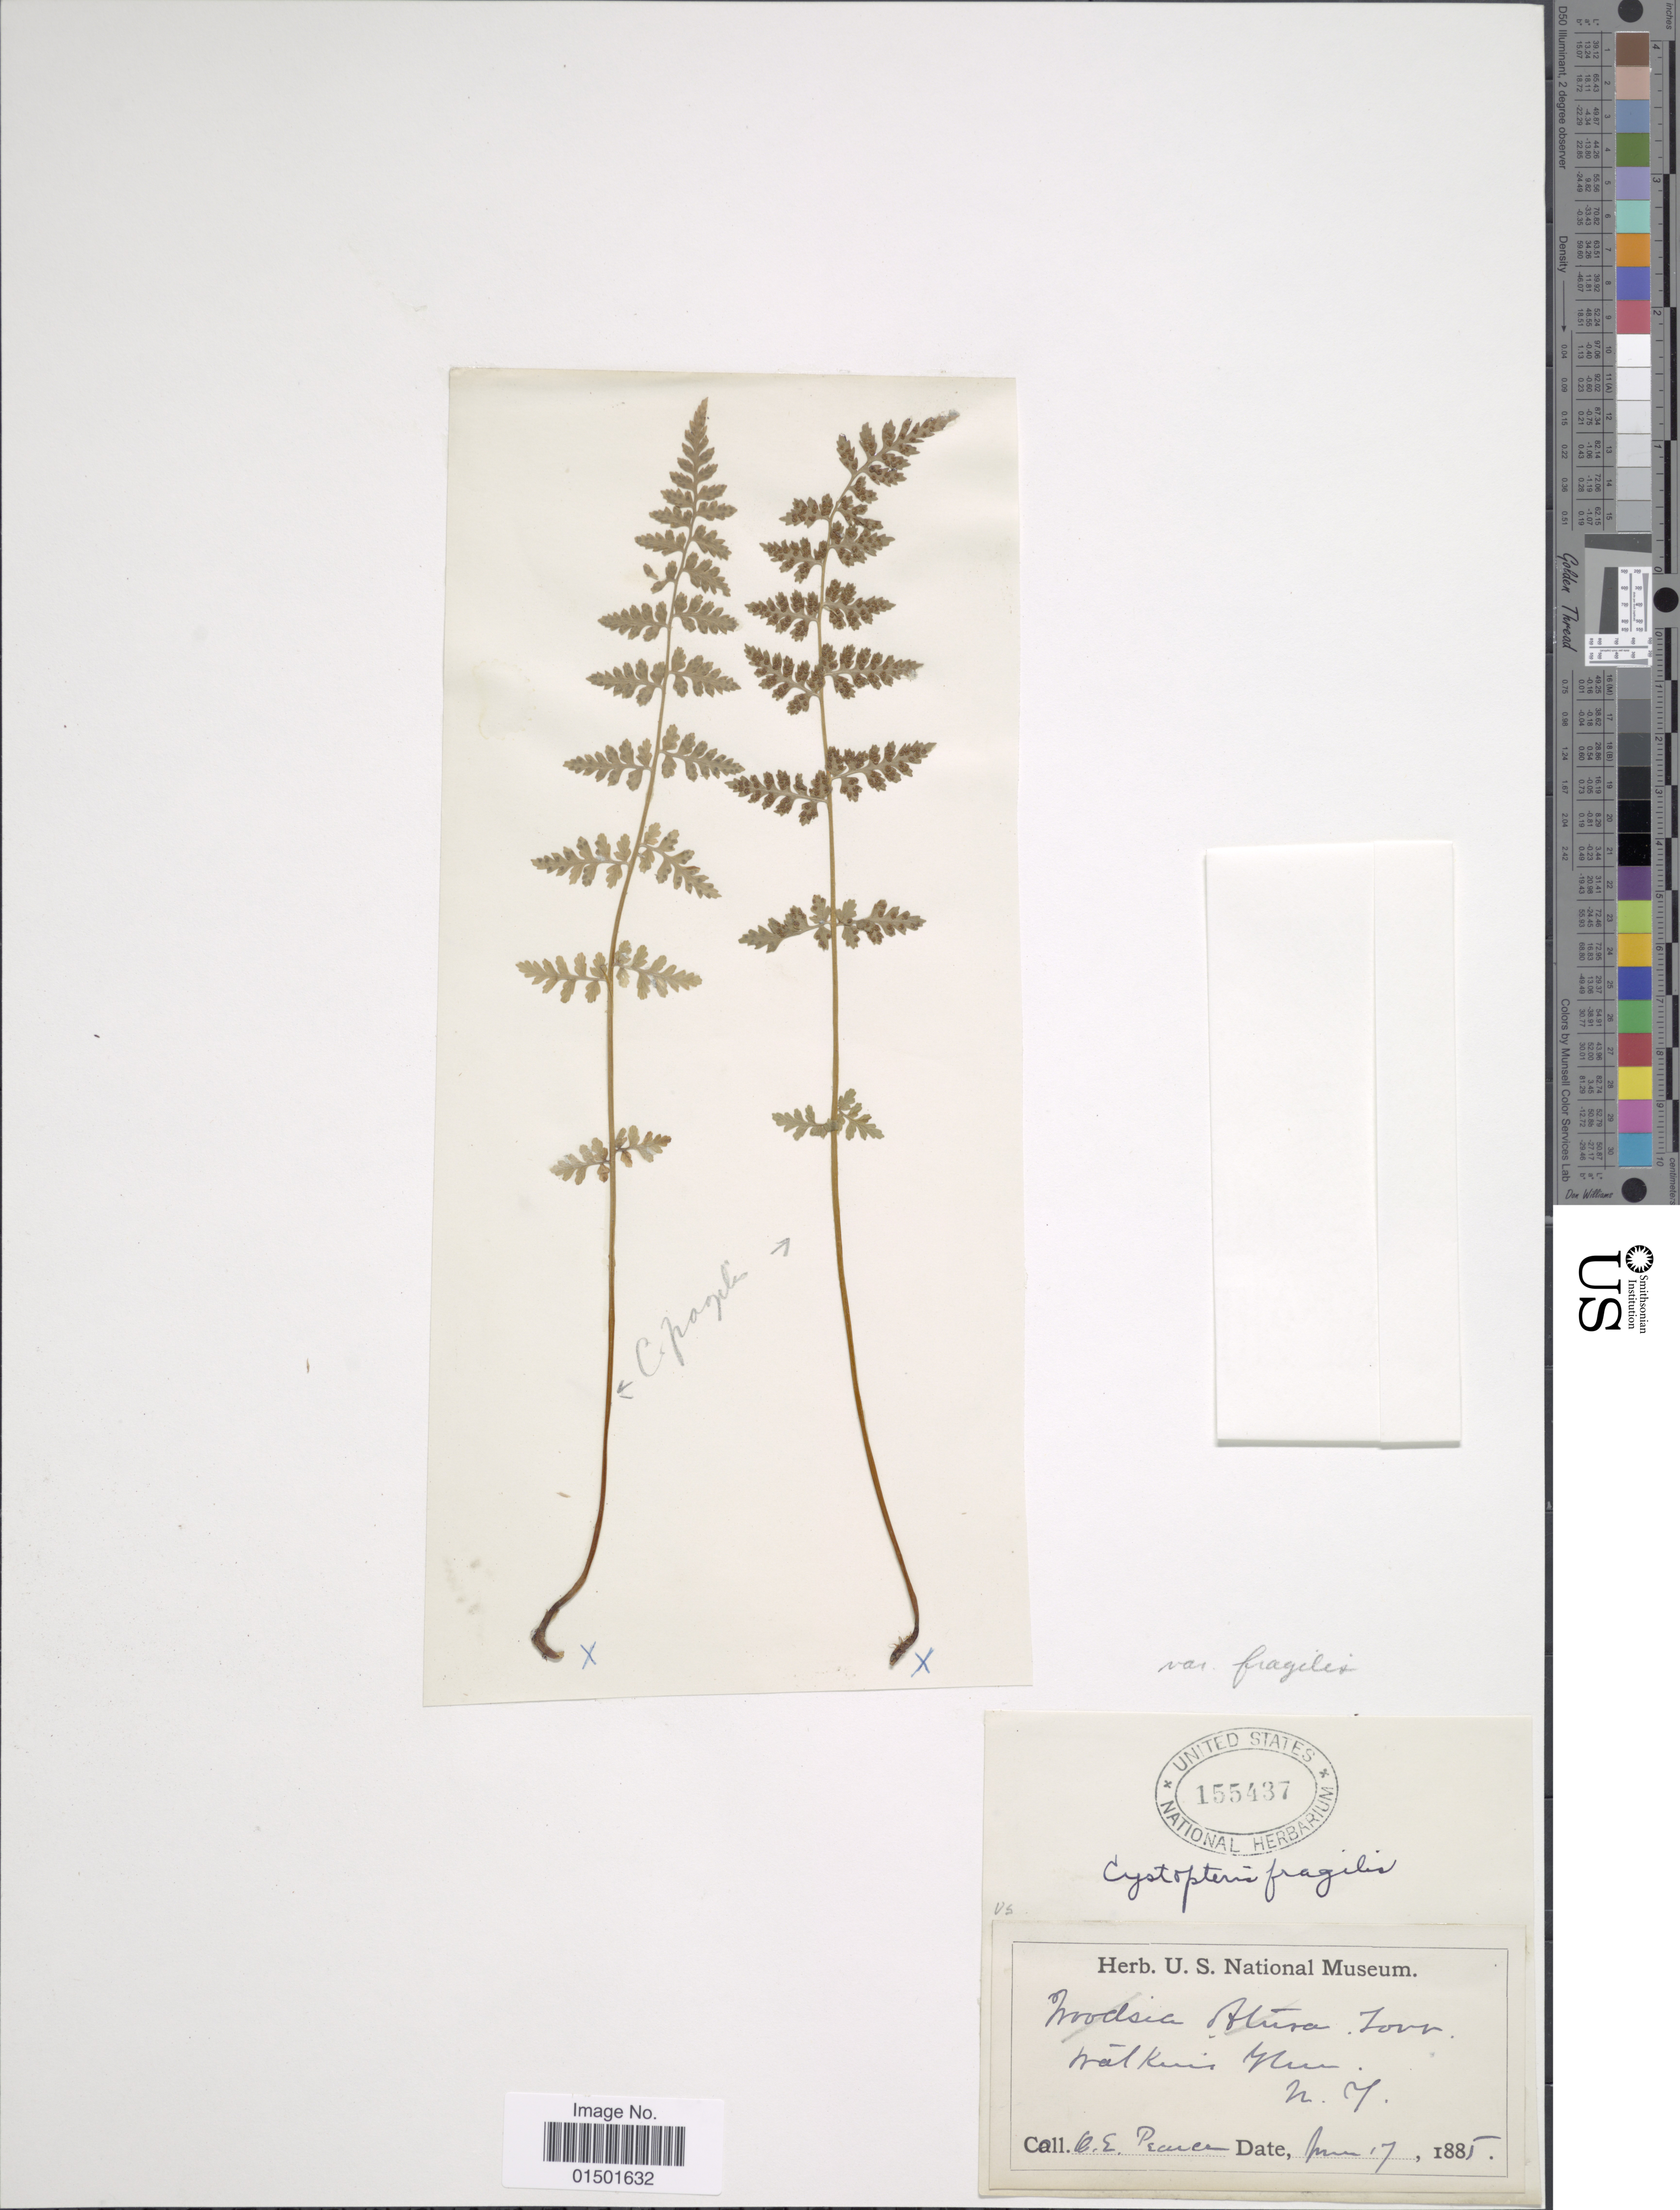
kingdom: Plantae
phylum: Tracheophyta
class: Polypodiopsida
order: Polypodiales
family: Cystopteridaceae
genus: Cystopteris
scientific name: Cystopteris fragilis var. fragilis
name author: (L.) Bernh.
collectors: B. Pearer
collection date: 1885-03-17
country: United States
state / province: New York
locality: Watkins Glen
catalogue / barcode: US 155437